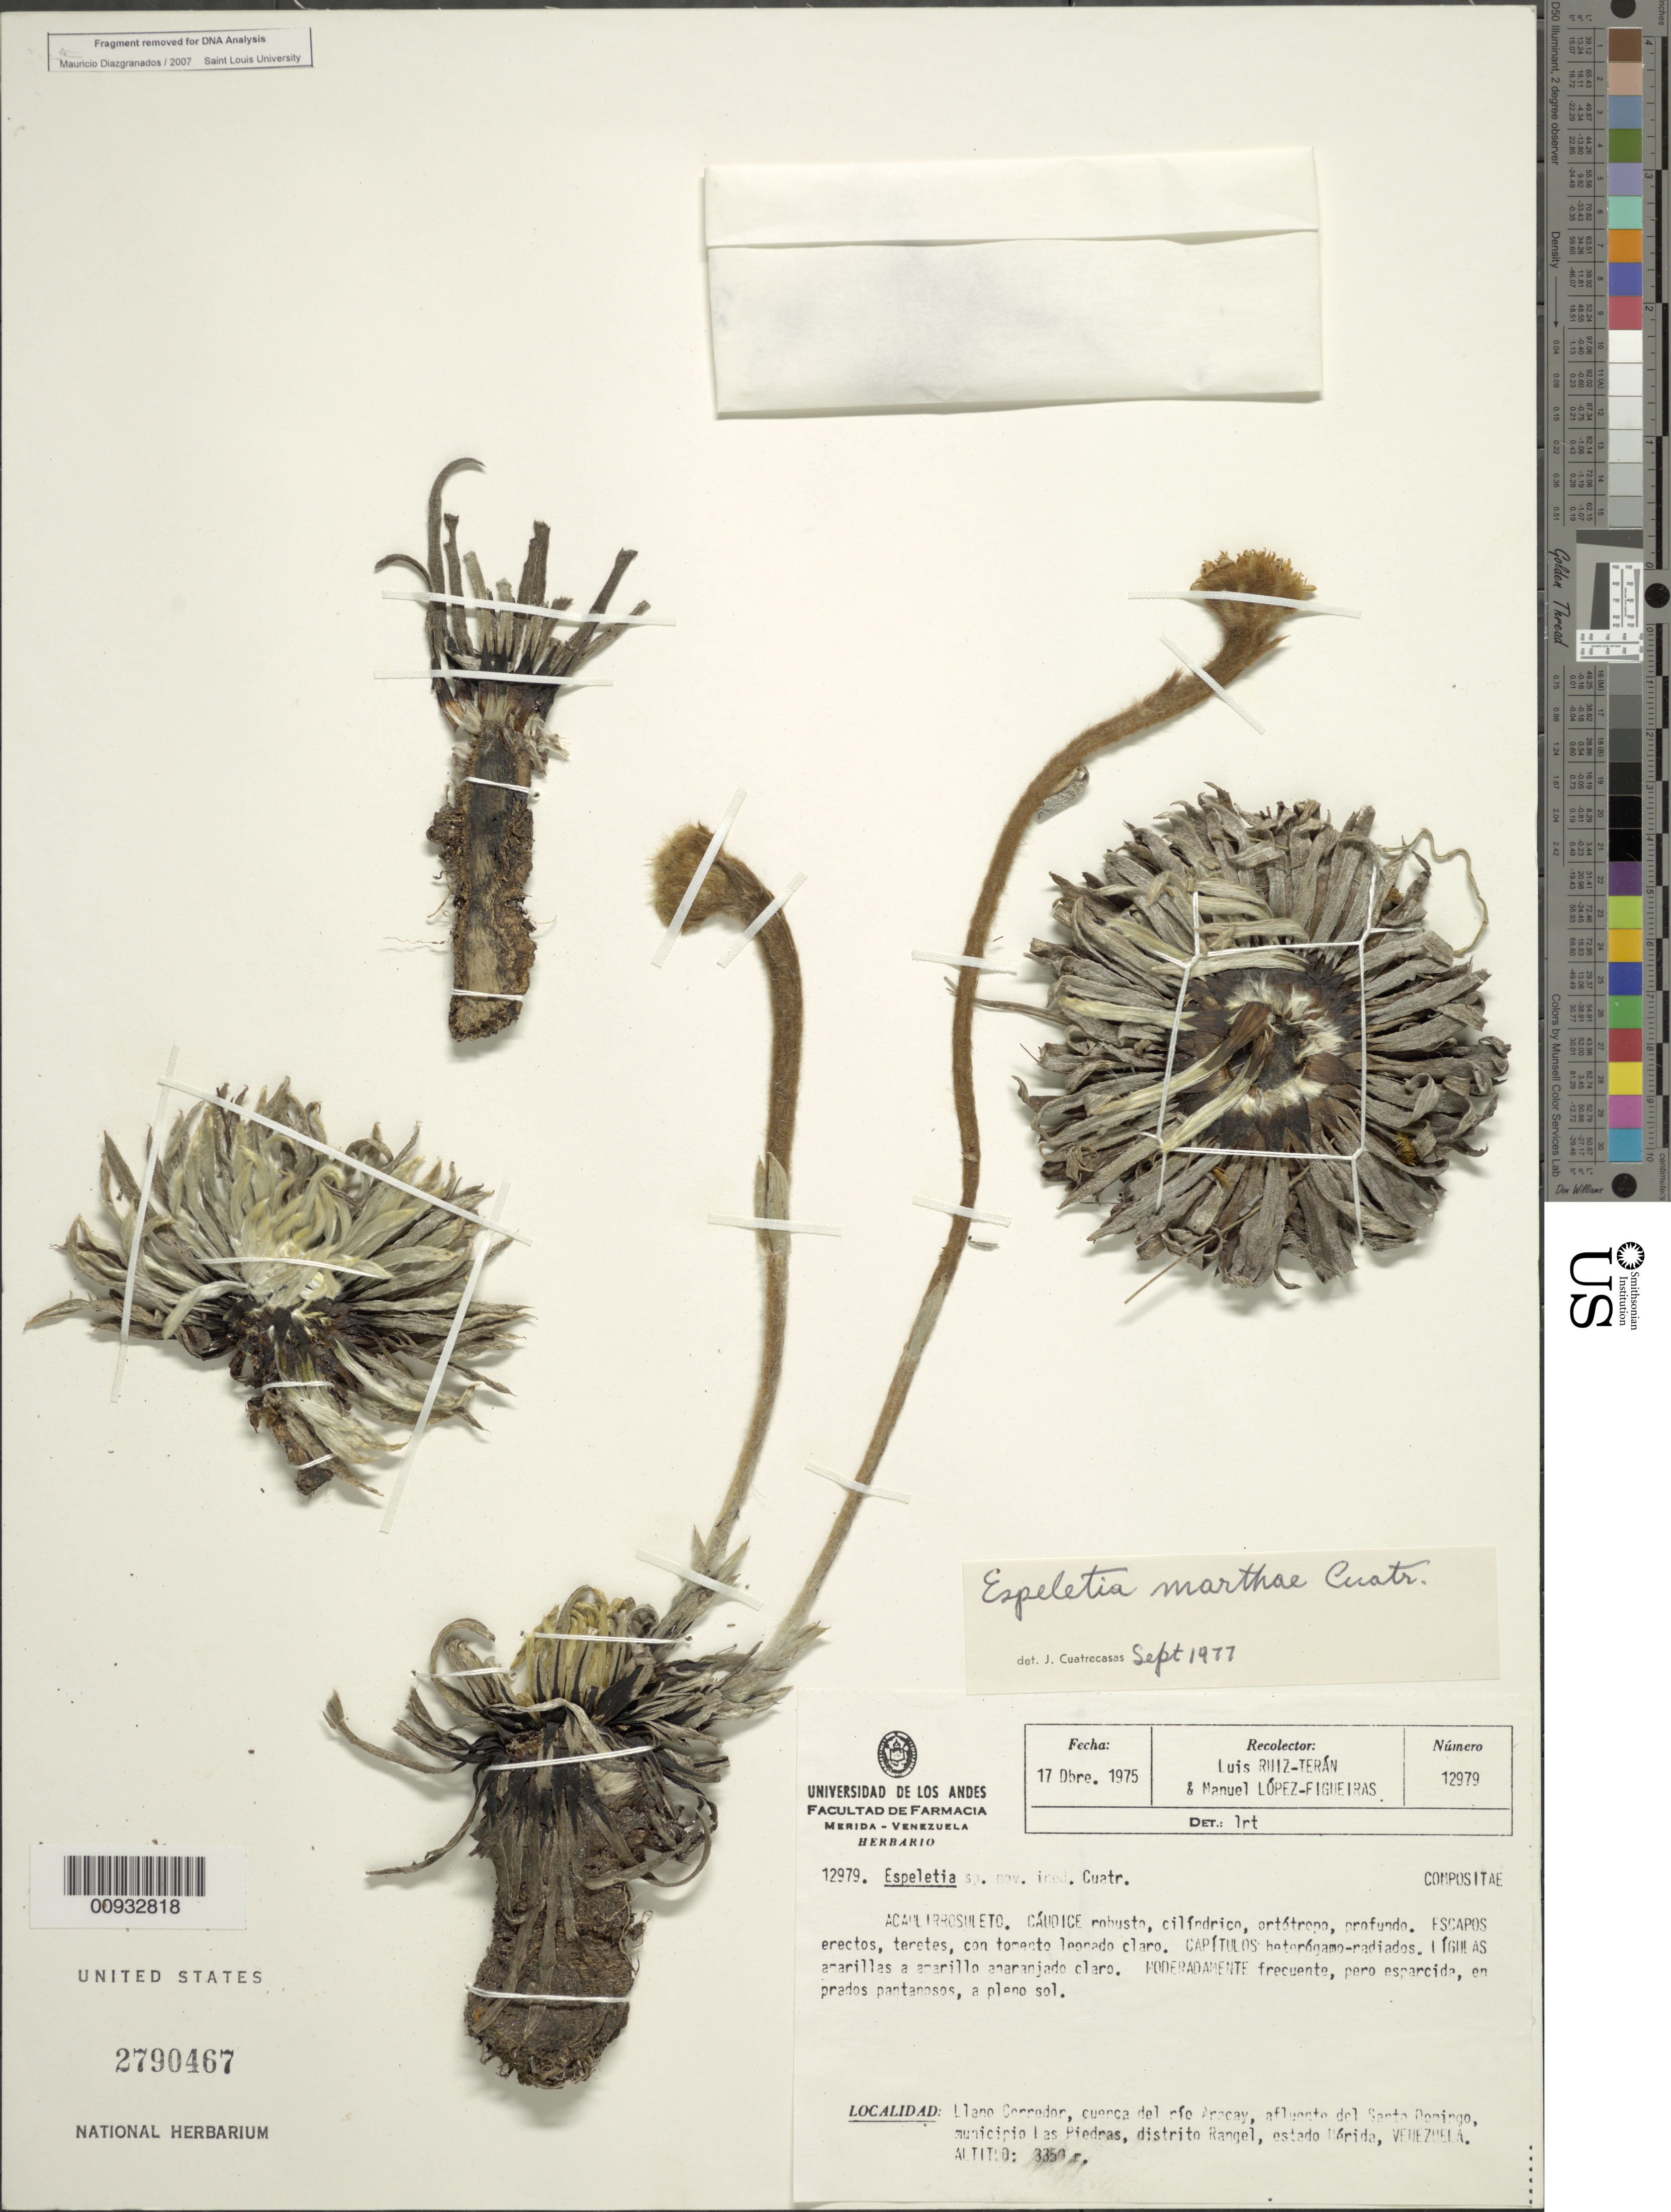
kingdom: Plantae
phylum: Tracheophyta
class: Magnoliopsida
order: Asterales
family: Asteraceae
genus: Espeletia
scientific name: Espeletia marthae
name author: Cuatrec.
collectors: L. E. Ruíz-Terán & M. López Figueiras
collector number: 12979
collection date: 1975-10-17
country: Venezuela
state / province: Mérida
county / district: Rangel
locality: Llano Corredor, cuenca del Río Aracay, afluente del Santo Domingo.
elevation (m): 3350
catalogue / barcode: US 2790467